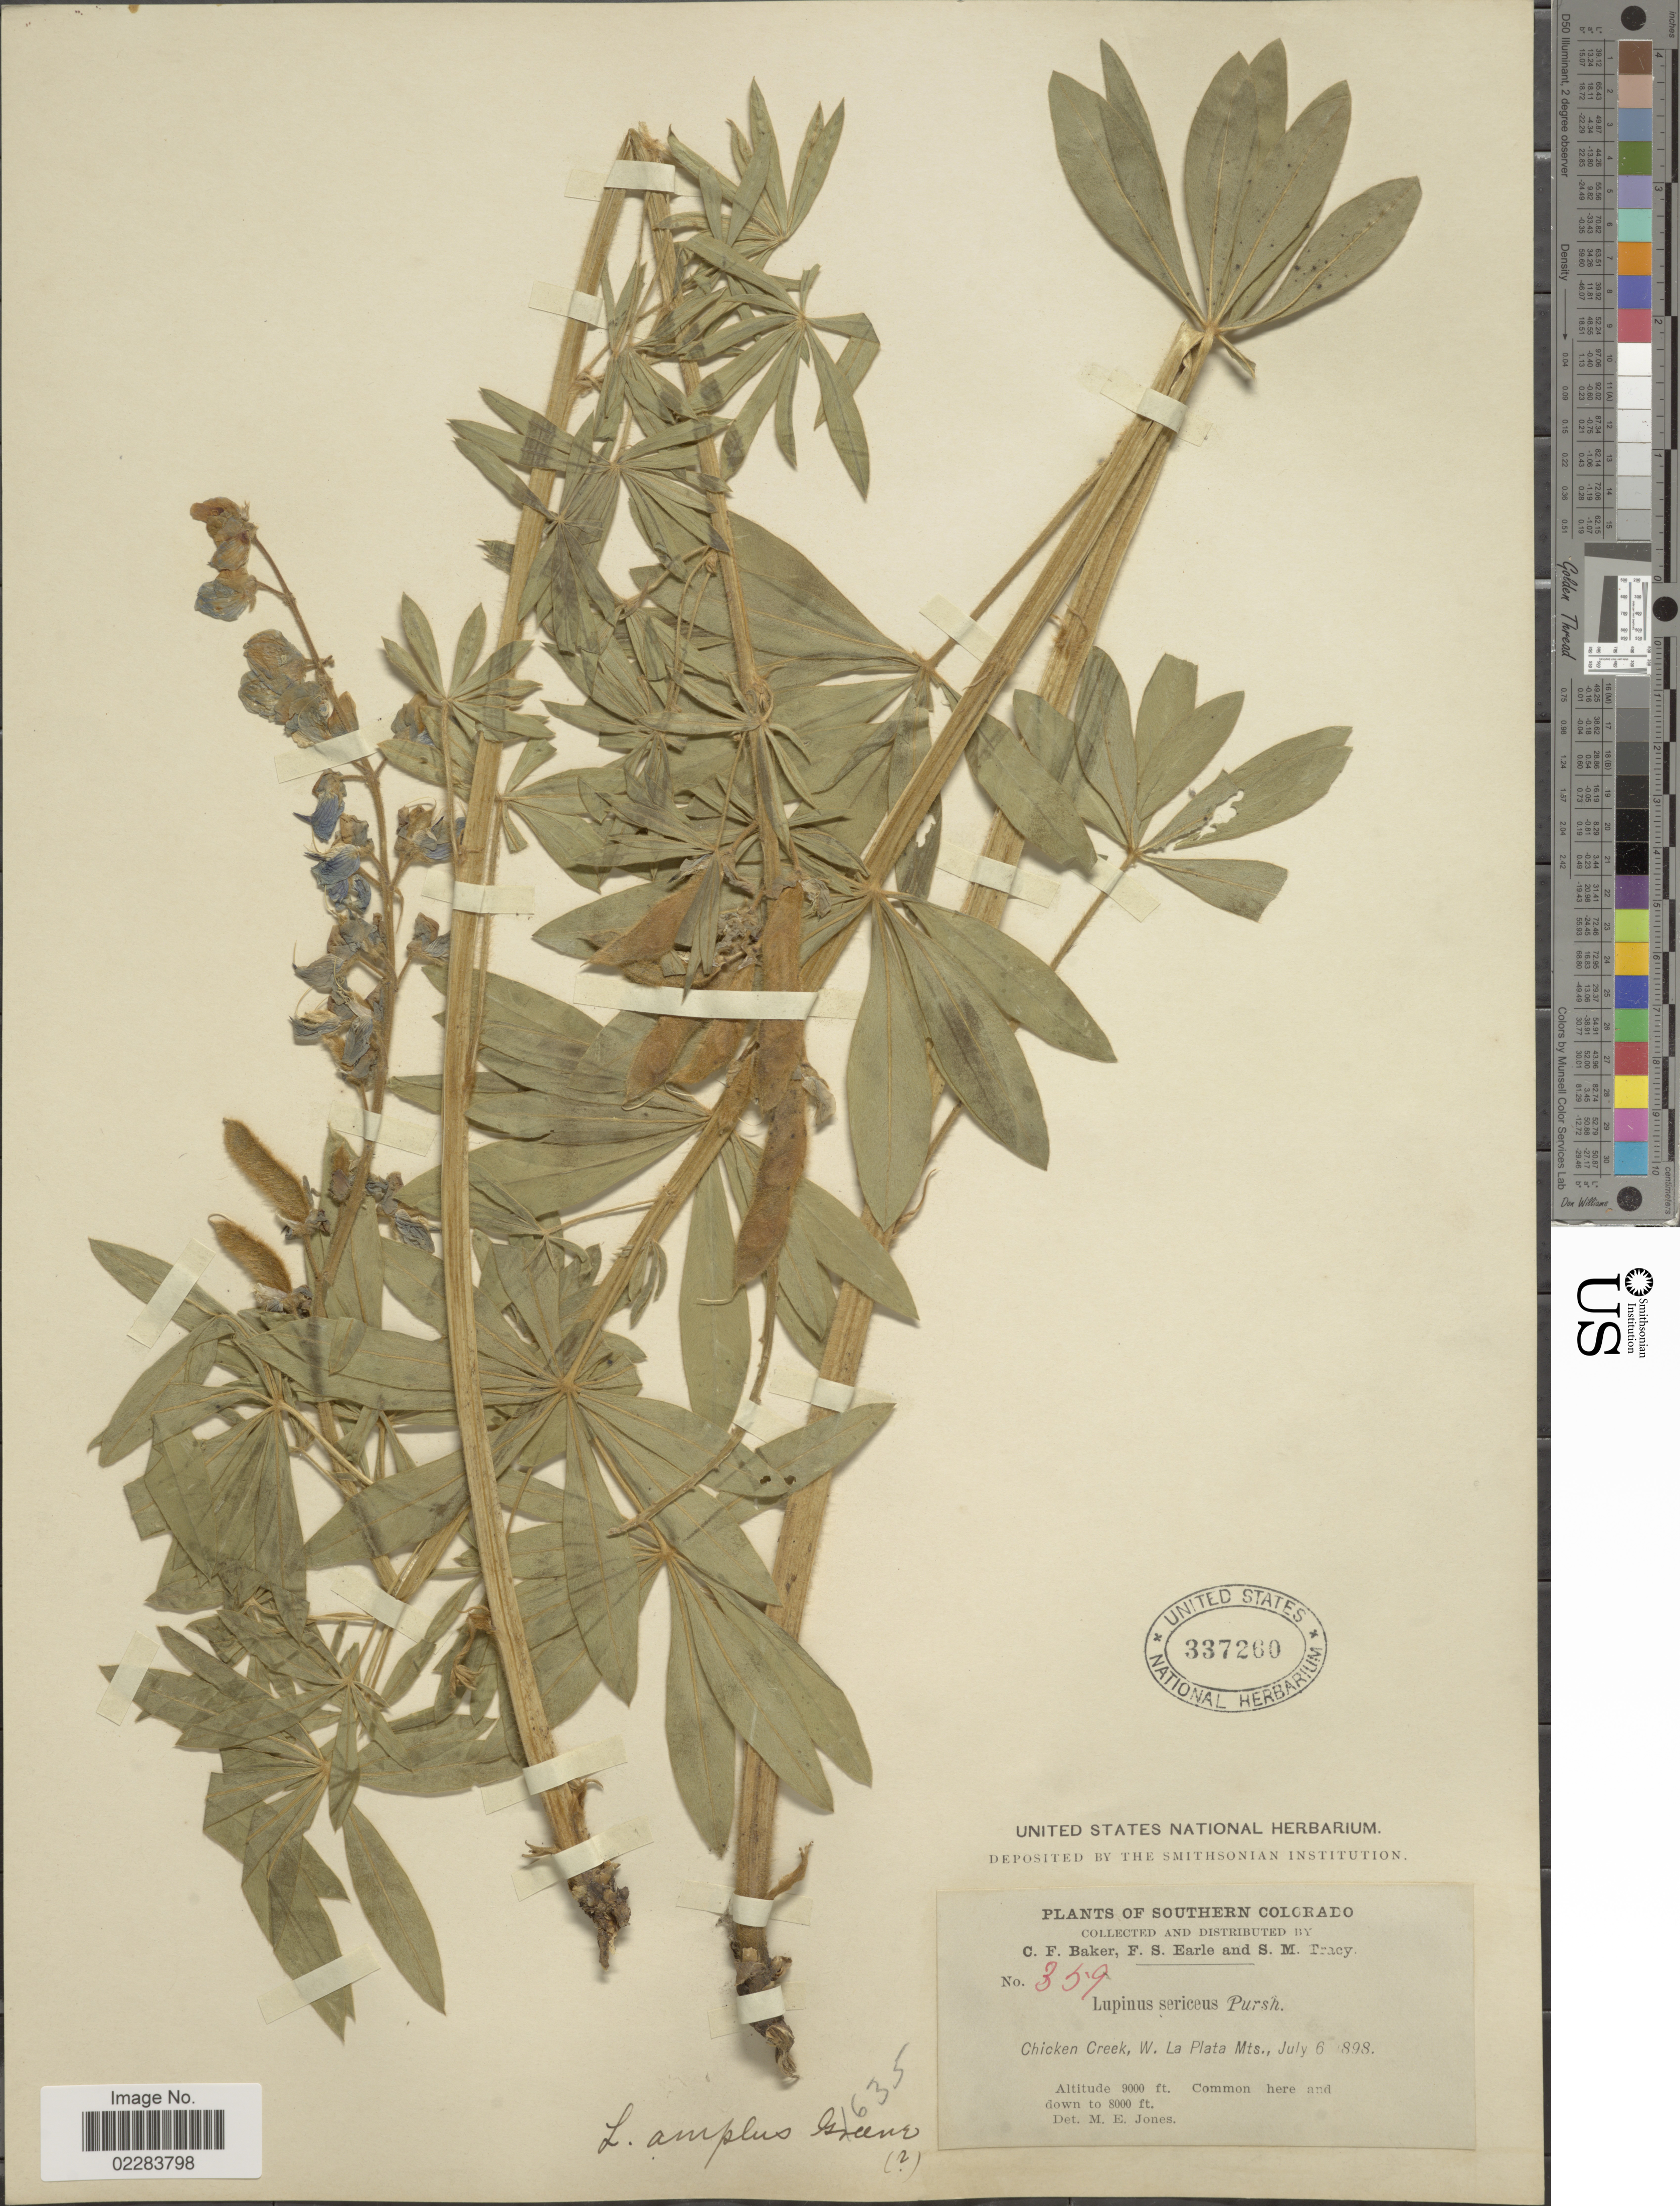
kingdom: Plantae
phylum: Tracheophyta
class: Magnoliopsida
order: Fabales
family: Fabaceae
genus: Lupinus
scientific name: Lupinus amplus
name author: Greene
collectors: C. F. Baker, F. S. Earle & S. Stracy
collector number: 359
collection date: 1898-07-06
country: United States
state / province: Colorado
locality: Southern Colorado. Chicken Creek, W. La Plata Mts. Common here.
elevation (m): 2438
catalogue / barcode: US 337260